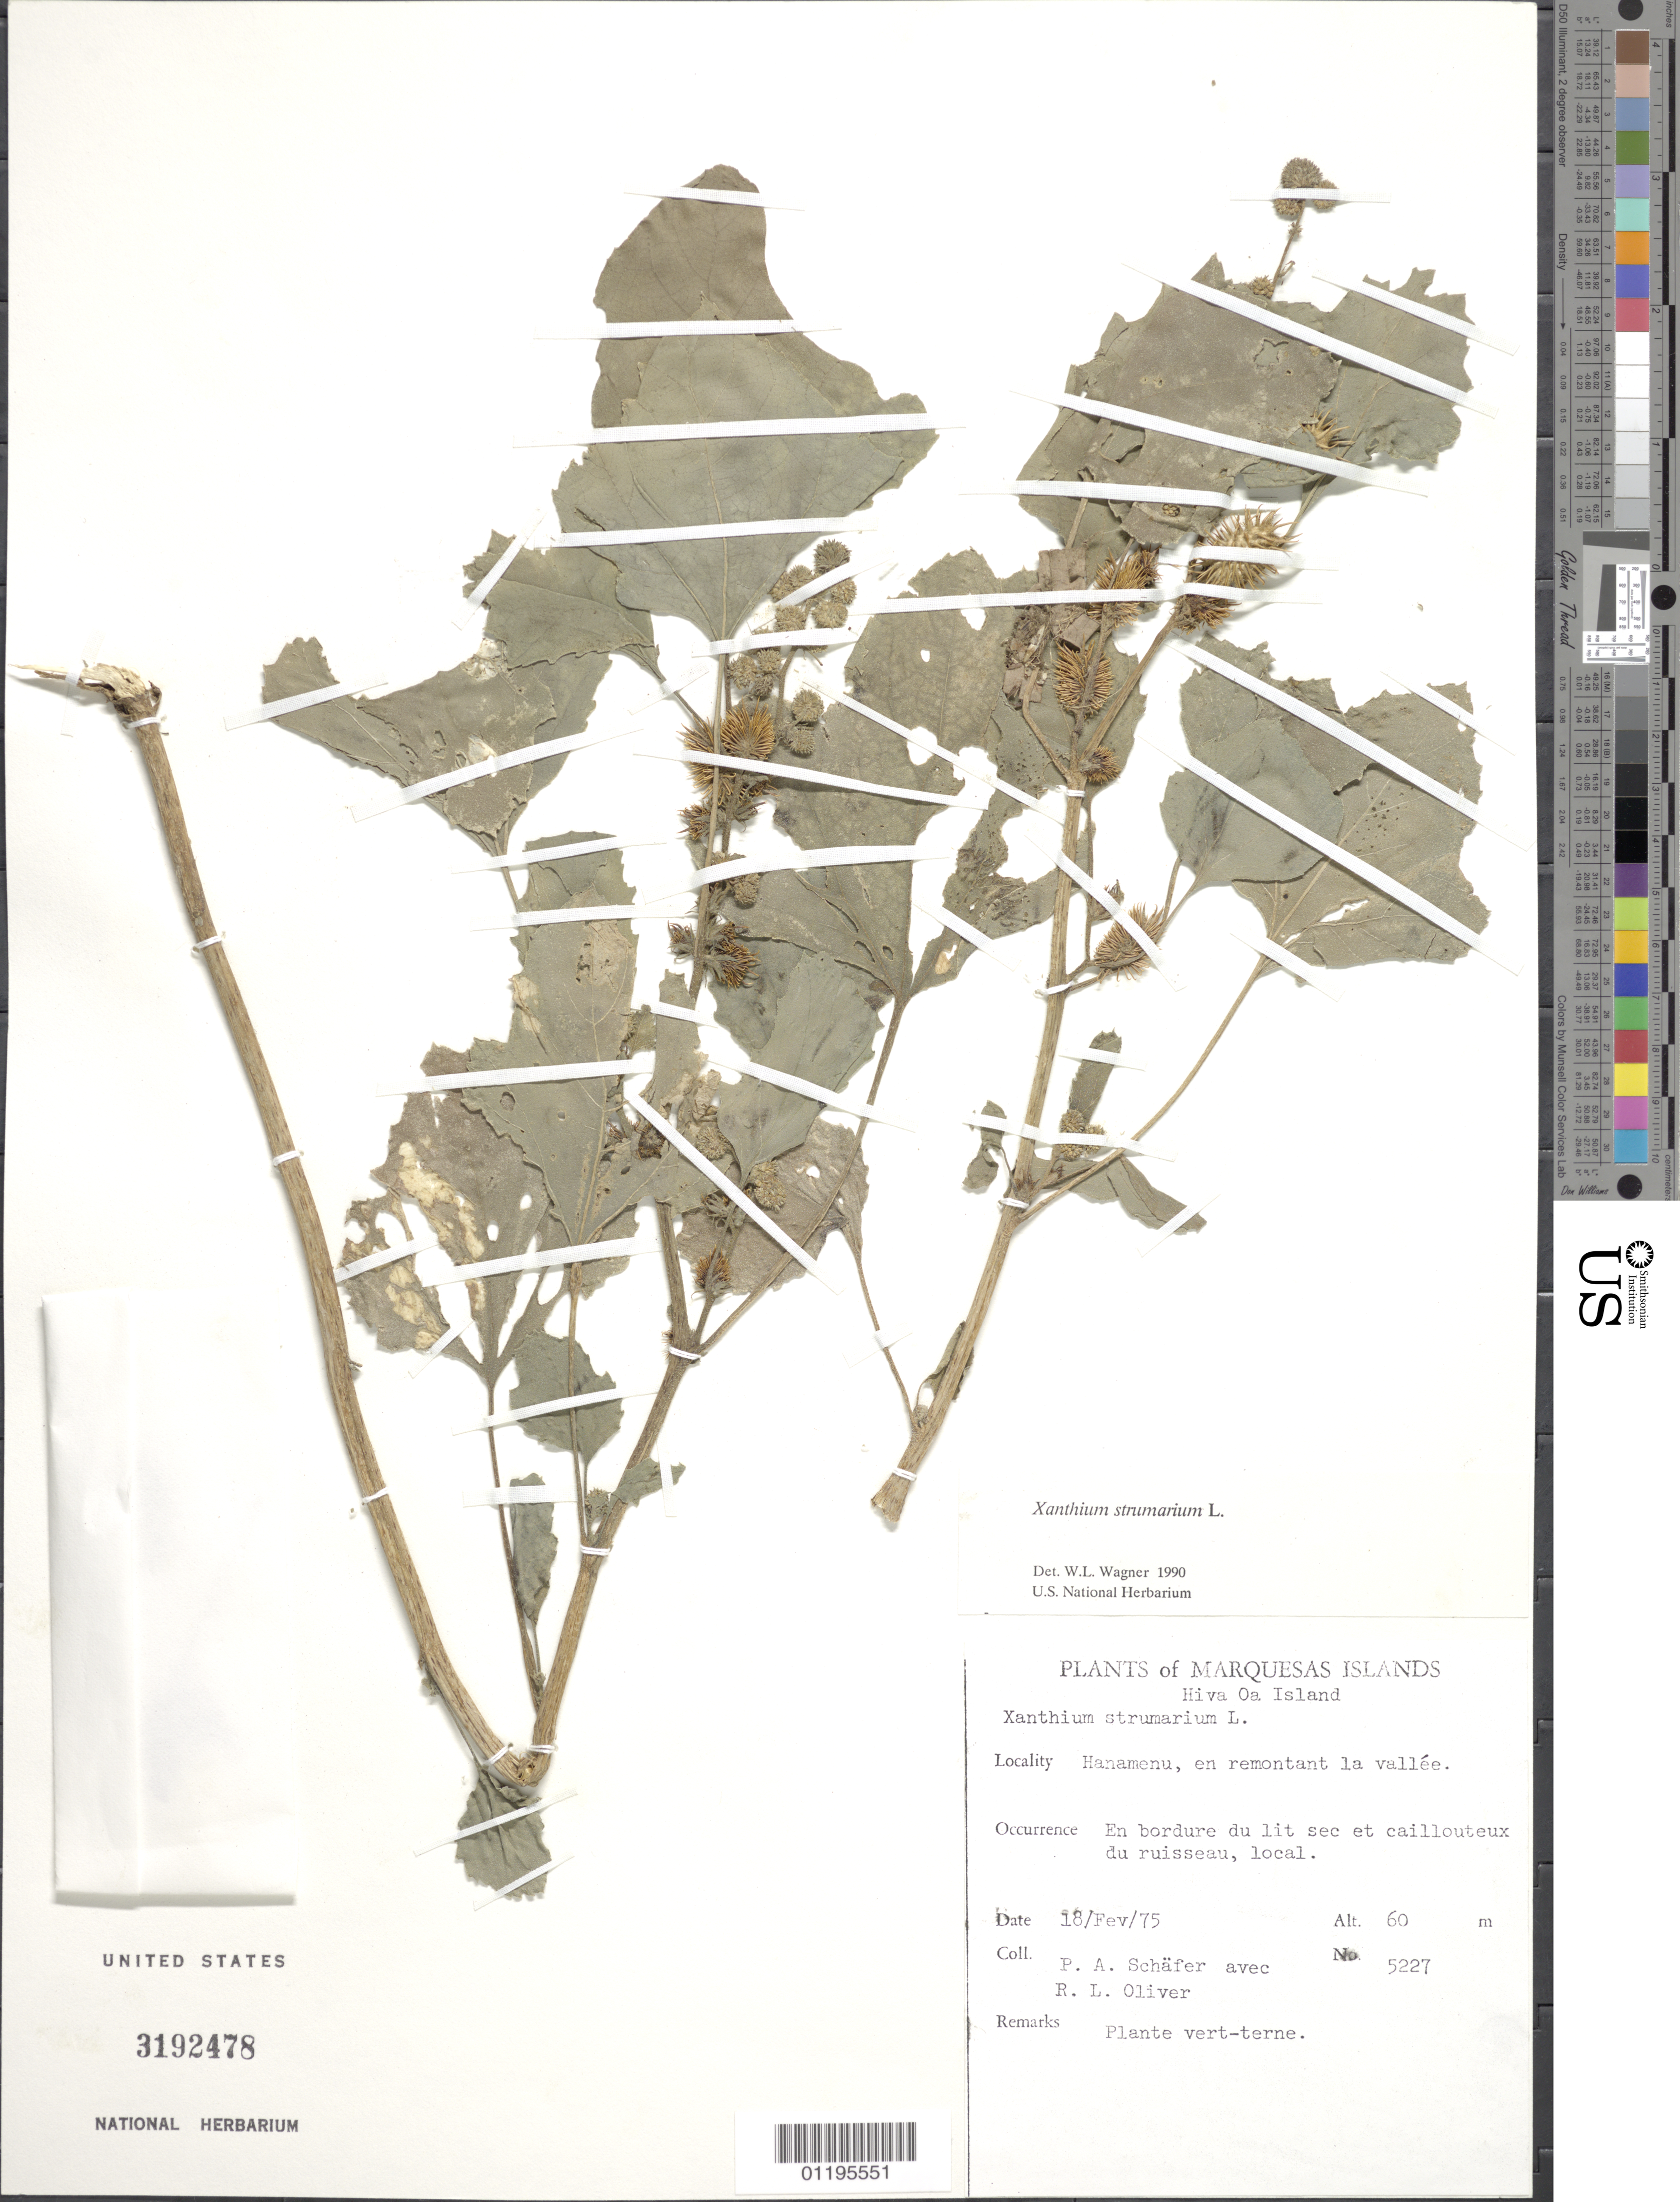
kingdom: Plantae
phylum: Tracheophyta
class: Magnoliopsida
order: Asterales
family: Asteraceae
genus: Xanthium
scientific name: Xanthium strumarium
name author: L.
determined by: Lorence, David H., (PTBG), National Tropical Botanical Garden (UNITED STATES)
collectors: P. A. Schäfer & R. L. Oliver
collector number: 5227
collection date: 1975-02-18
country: French Polynesia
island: Hiva Oa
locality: Hanamenu, en remontant la vallée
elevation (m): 60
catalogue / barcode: US 3192478